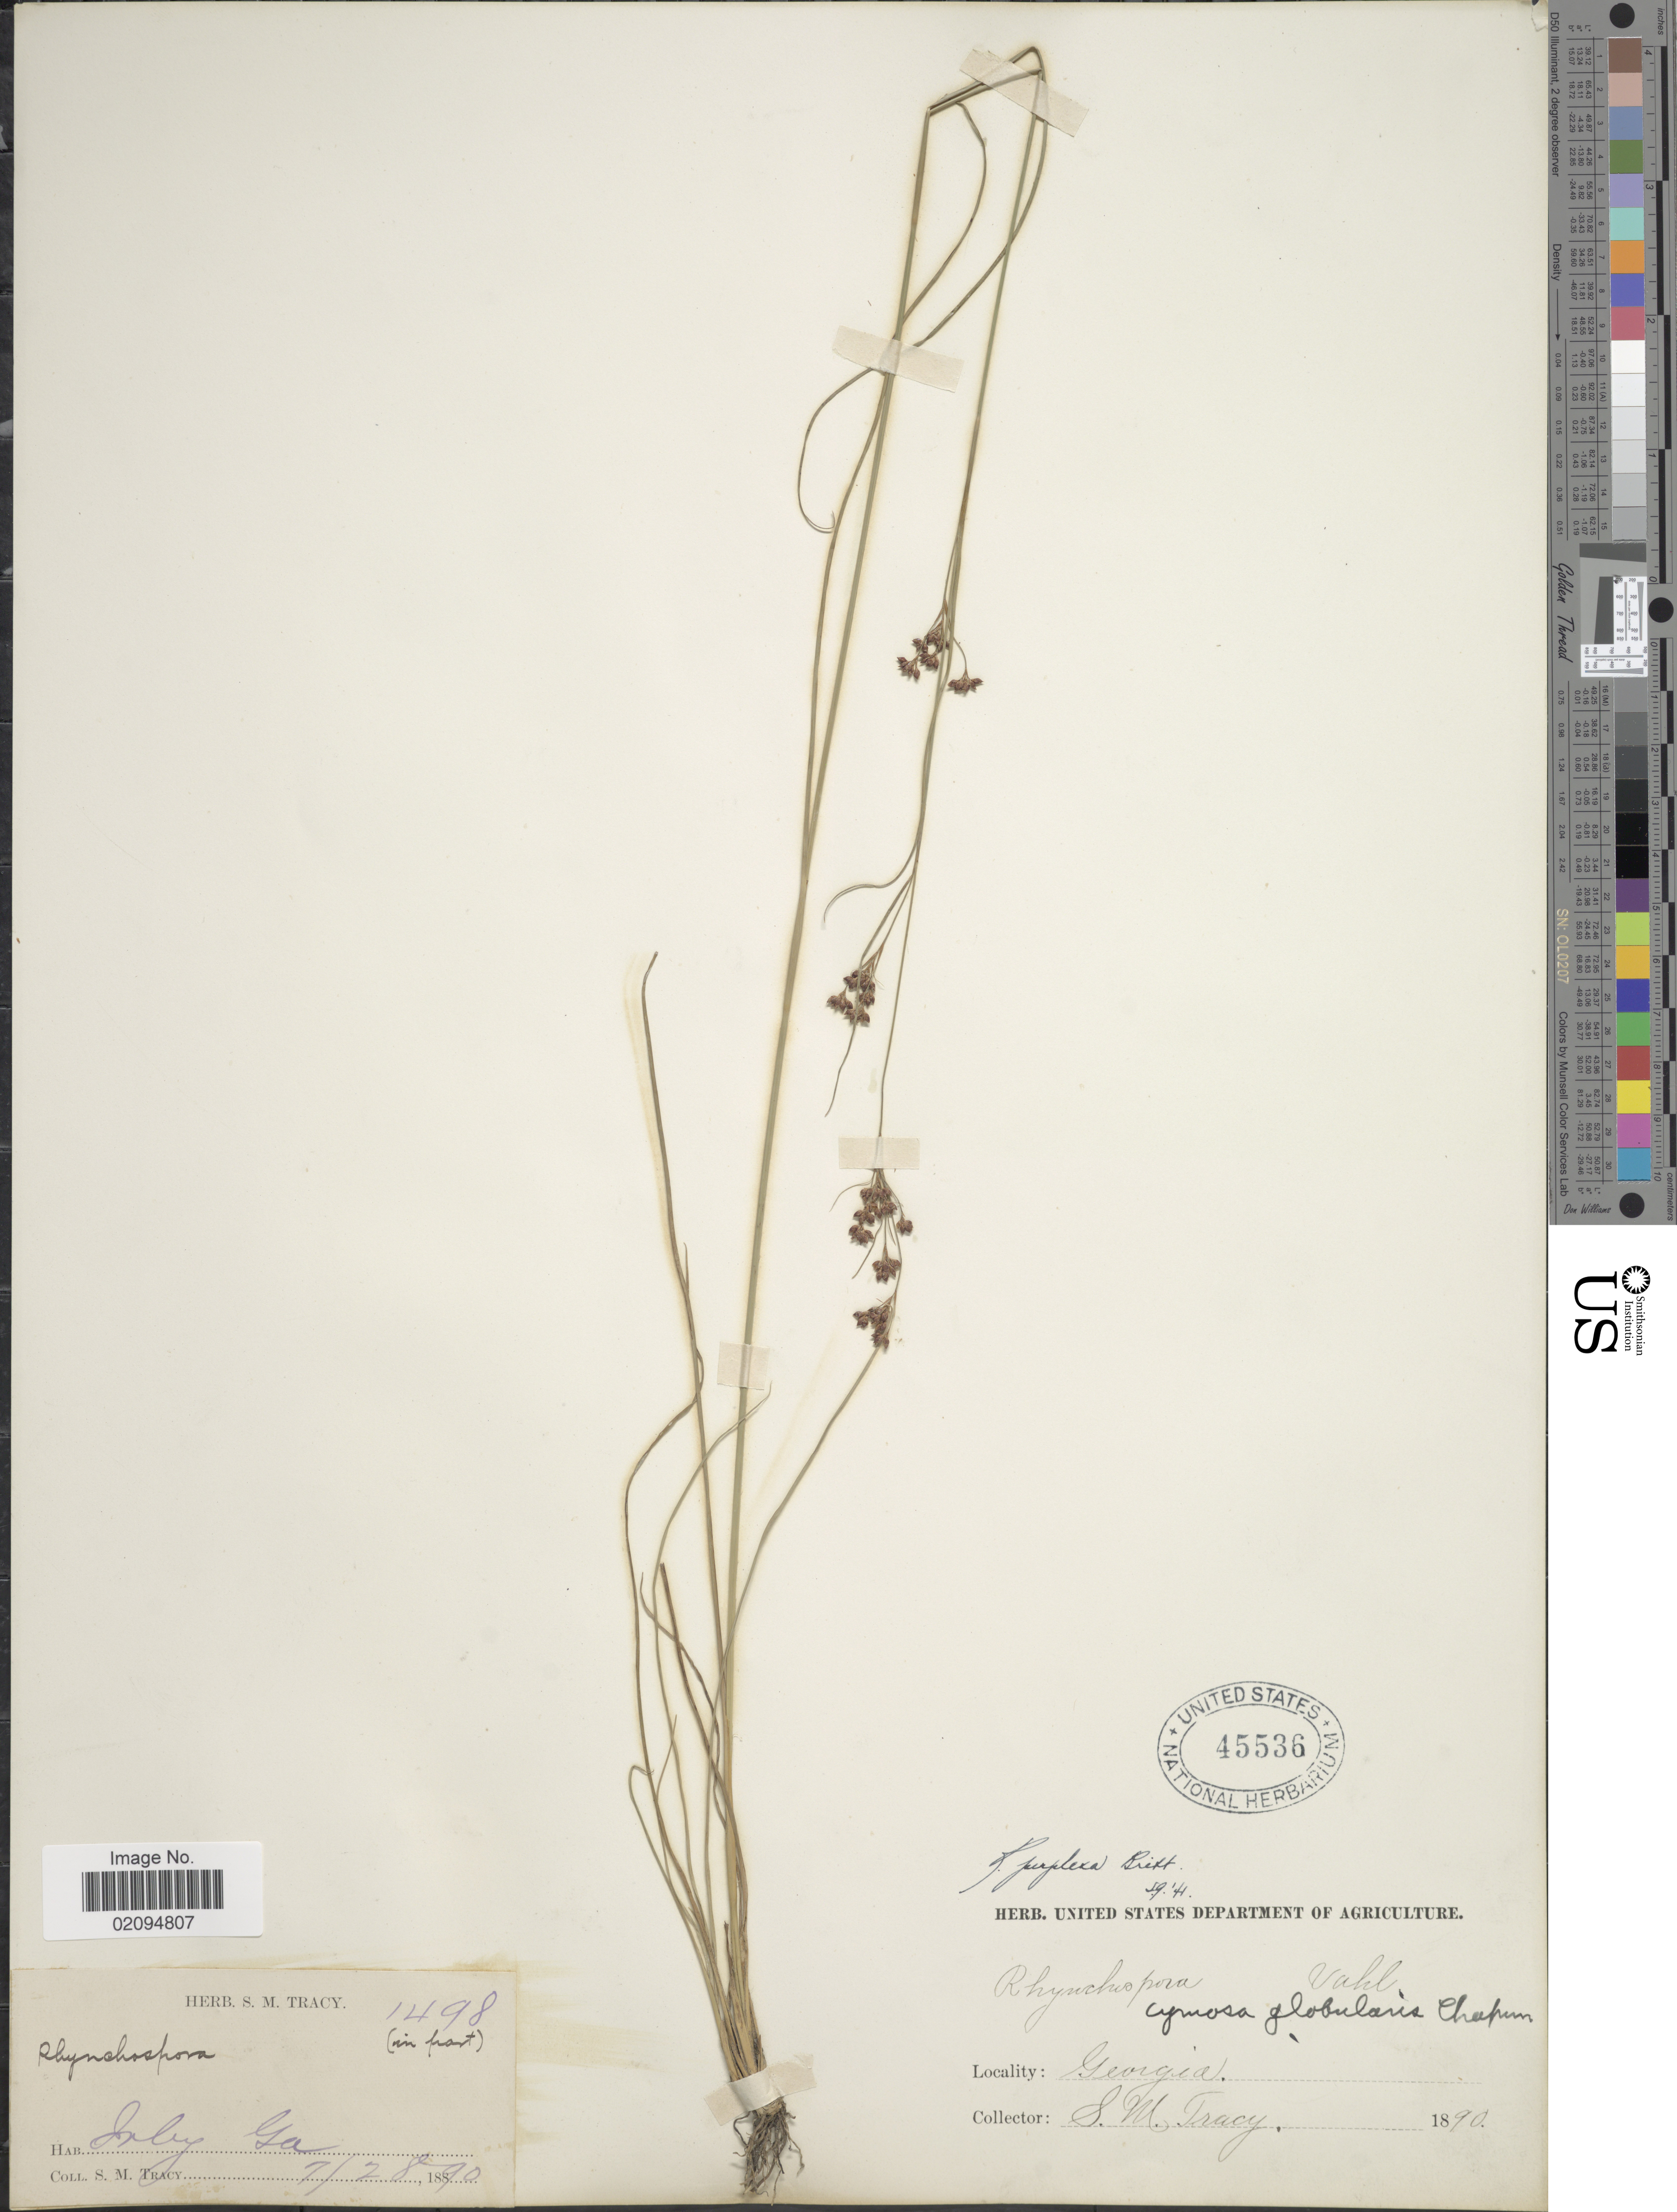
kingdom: Plantae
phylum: Tracheophyta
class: Liliopsida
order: Poales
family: Cyperaceae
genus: Rhynchospora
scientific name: Rhynchospora perplexa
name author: Britton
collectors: S. M. Tracy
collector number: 1498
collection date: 1890-07-28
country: United States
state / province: Georgia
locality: Irby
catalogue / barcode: US 45536